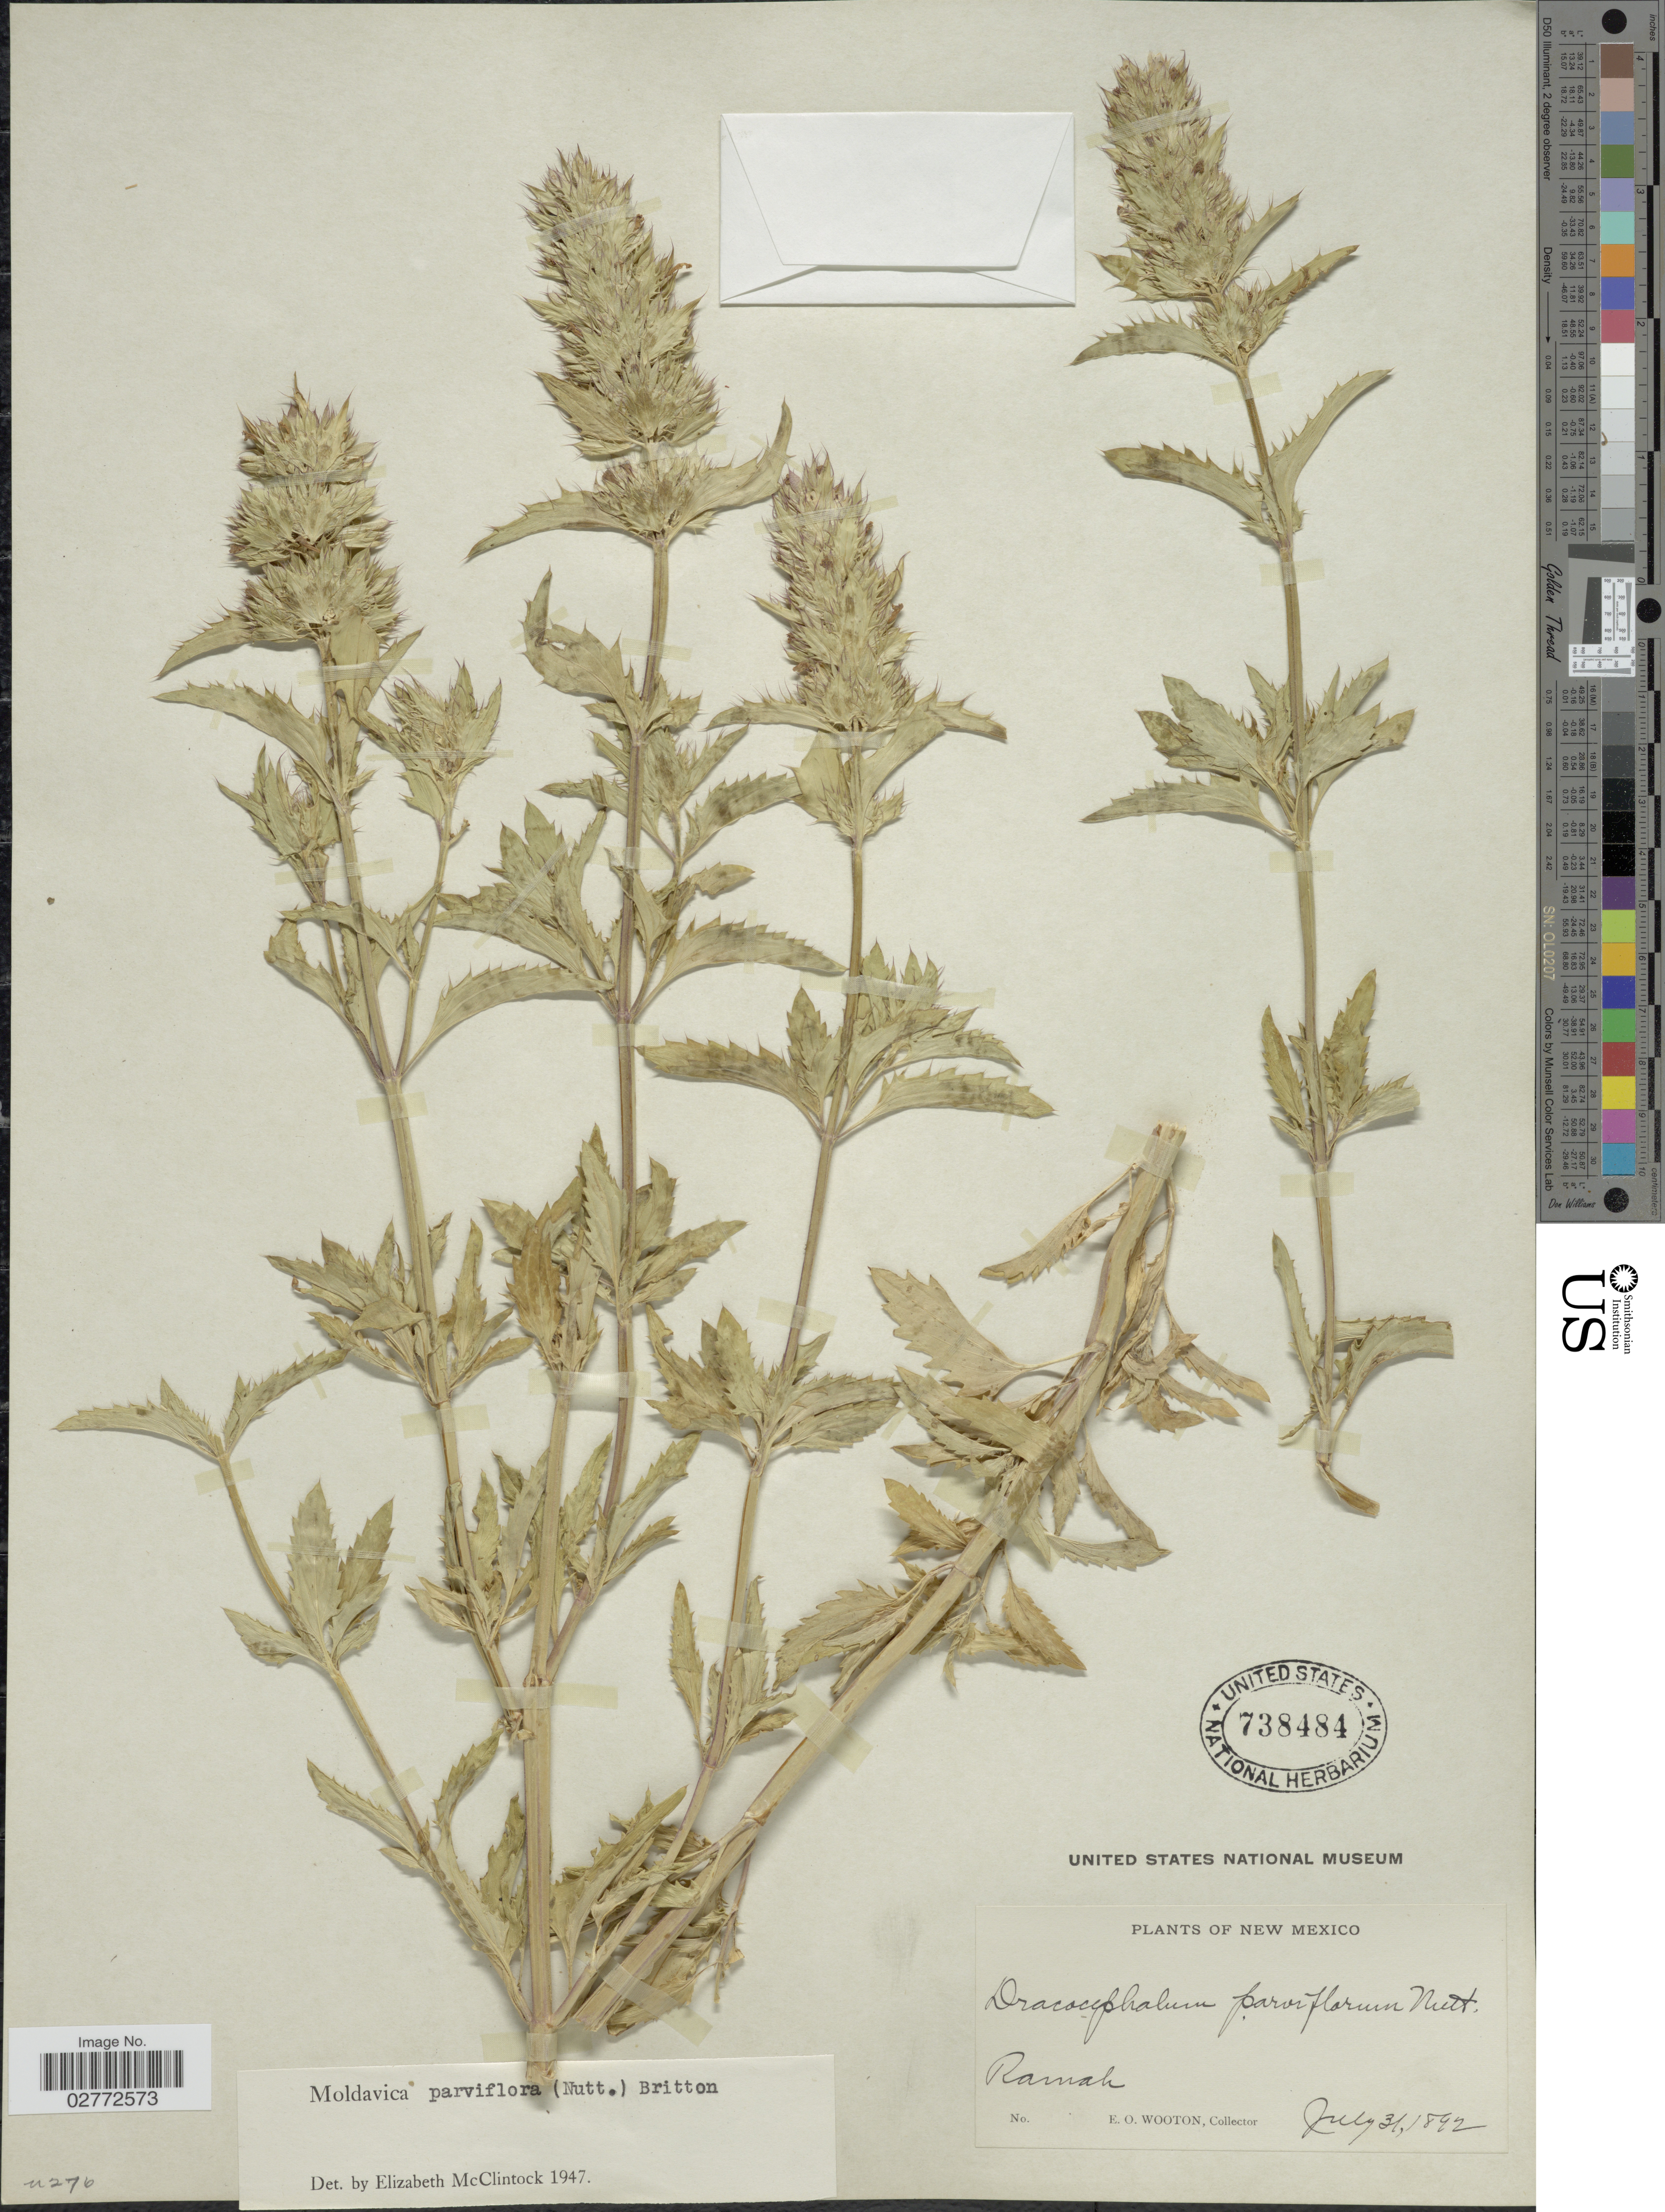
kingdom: Plantae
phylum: Tracheophyta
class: Magnoliopsida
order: Lamiales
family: Lamiaceae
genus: Dracocephalum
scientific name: Dracocephalum parviflorum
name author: Nutt.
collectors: E. O. Wooton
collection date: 1892-07-31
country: United States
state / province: New Mexico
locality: Ramah.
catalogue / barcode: US 738484